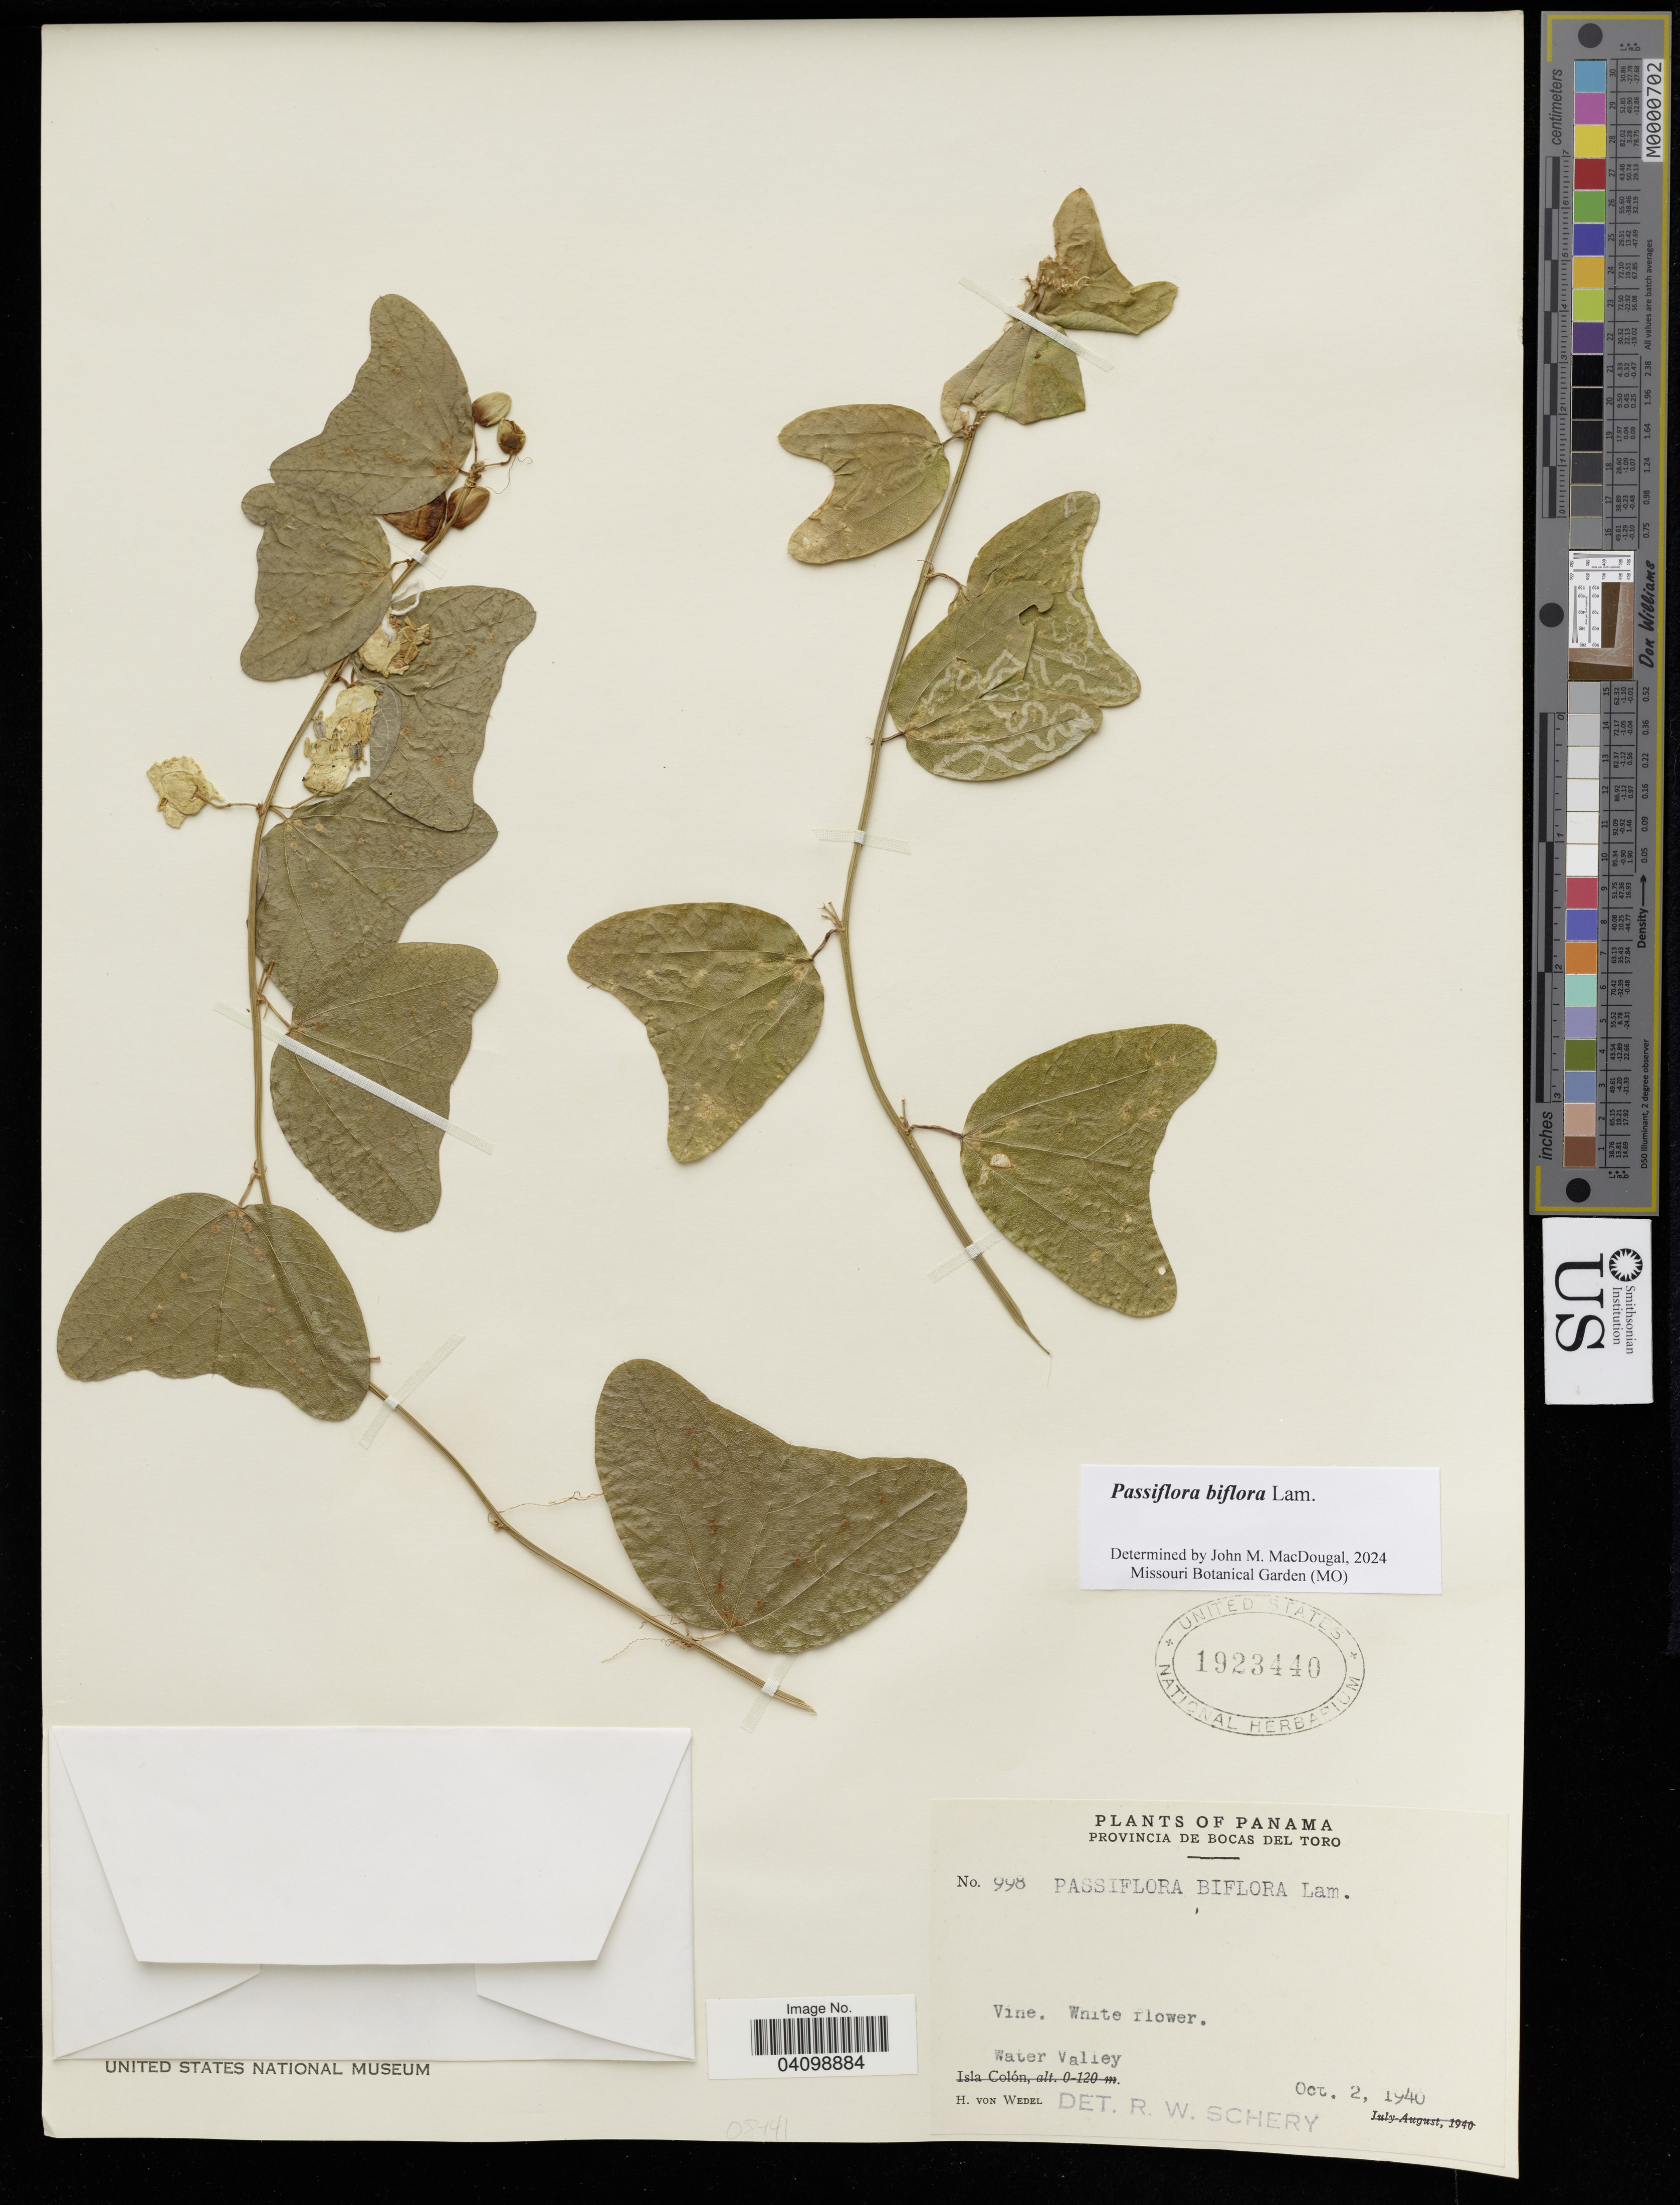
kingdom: Plantae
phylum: Tracheophyta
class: Magnoliopsida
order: Malpighiales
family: Passifloraceae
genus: Passiflora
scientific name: Passiflora biflora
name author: Lam.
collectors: H. von Wedel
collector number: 998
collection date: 1940-10-02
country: Panama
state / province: Bocas del Toro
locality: Water Valley.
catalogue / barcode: US 1923440